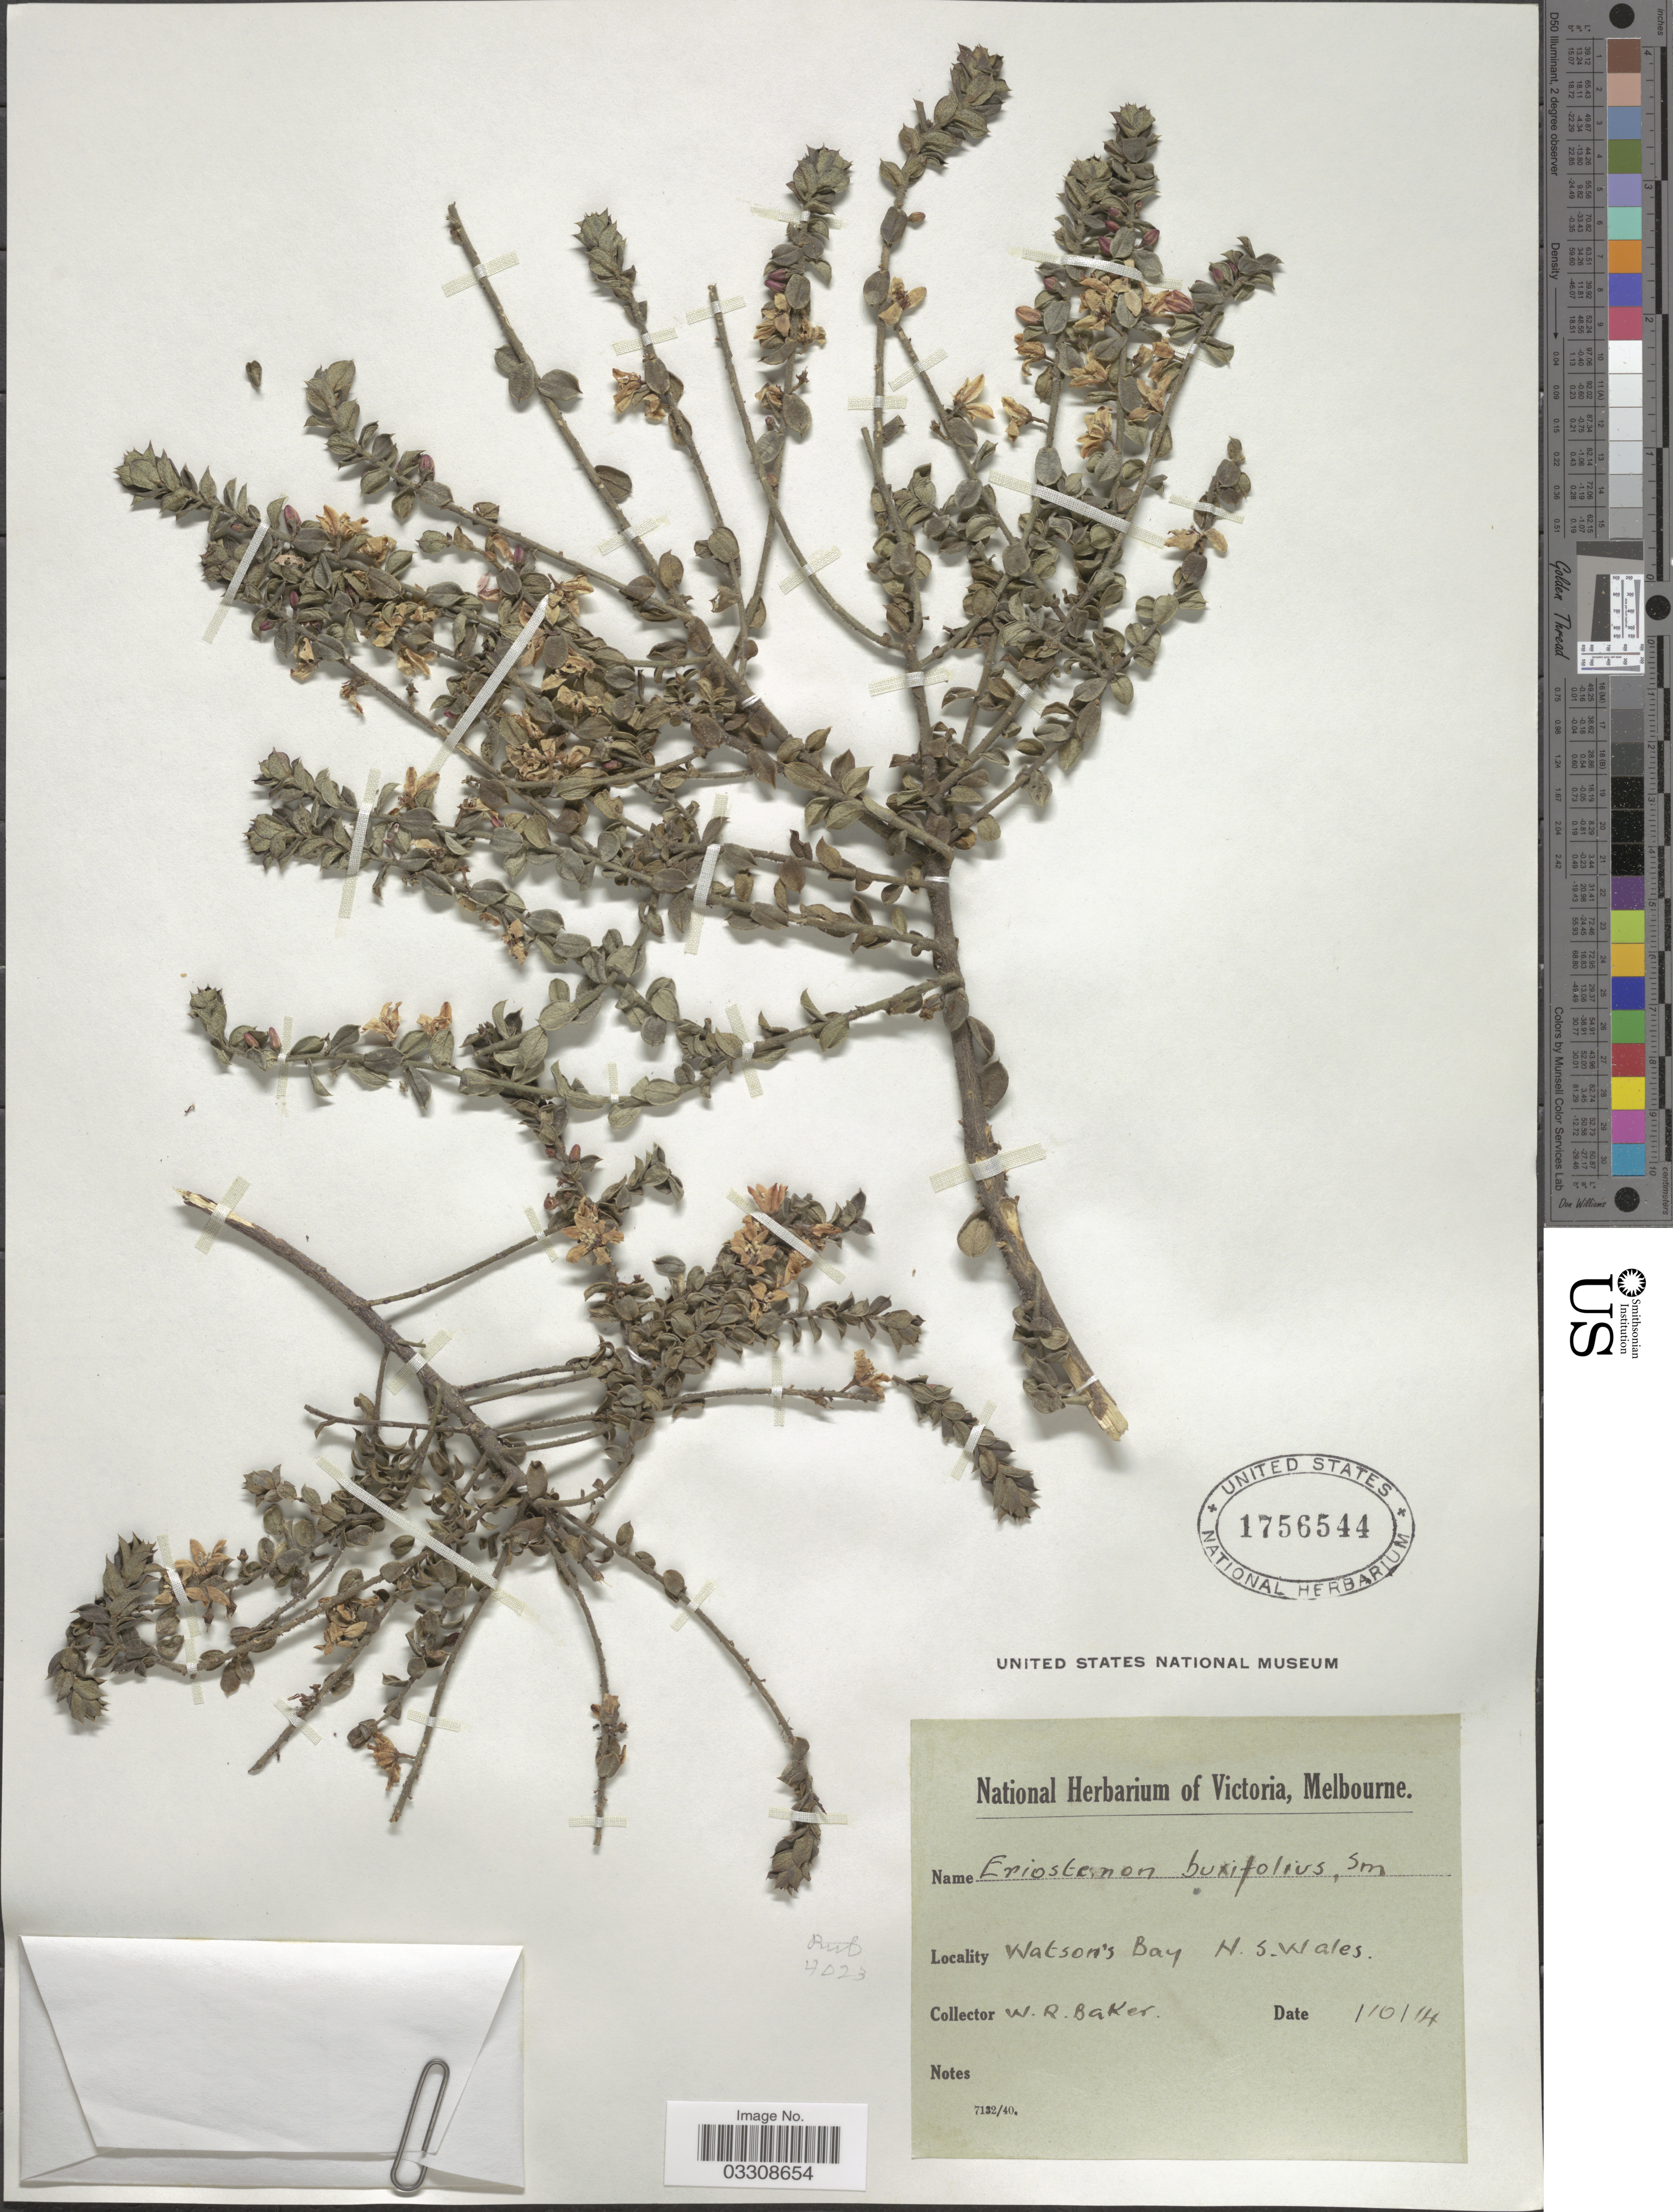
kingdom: Plantae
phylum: Tracheophyta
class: Magnoliopsida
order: Sapindales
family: Rutaceae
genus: Eriostemon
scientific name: Eriostemon buxifolius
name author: Sm.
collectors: W. Baker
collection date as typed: Transcribed d/m/y: /10/14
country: Australia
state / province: New South Wales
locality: Watson Bay.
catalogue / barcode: US 1756544